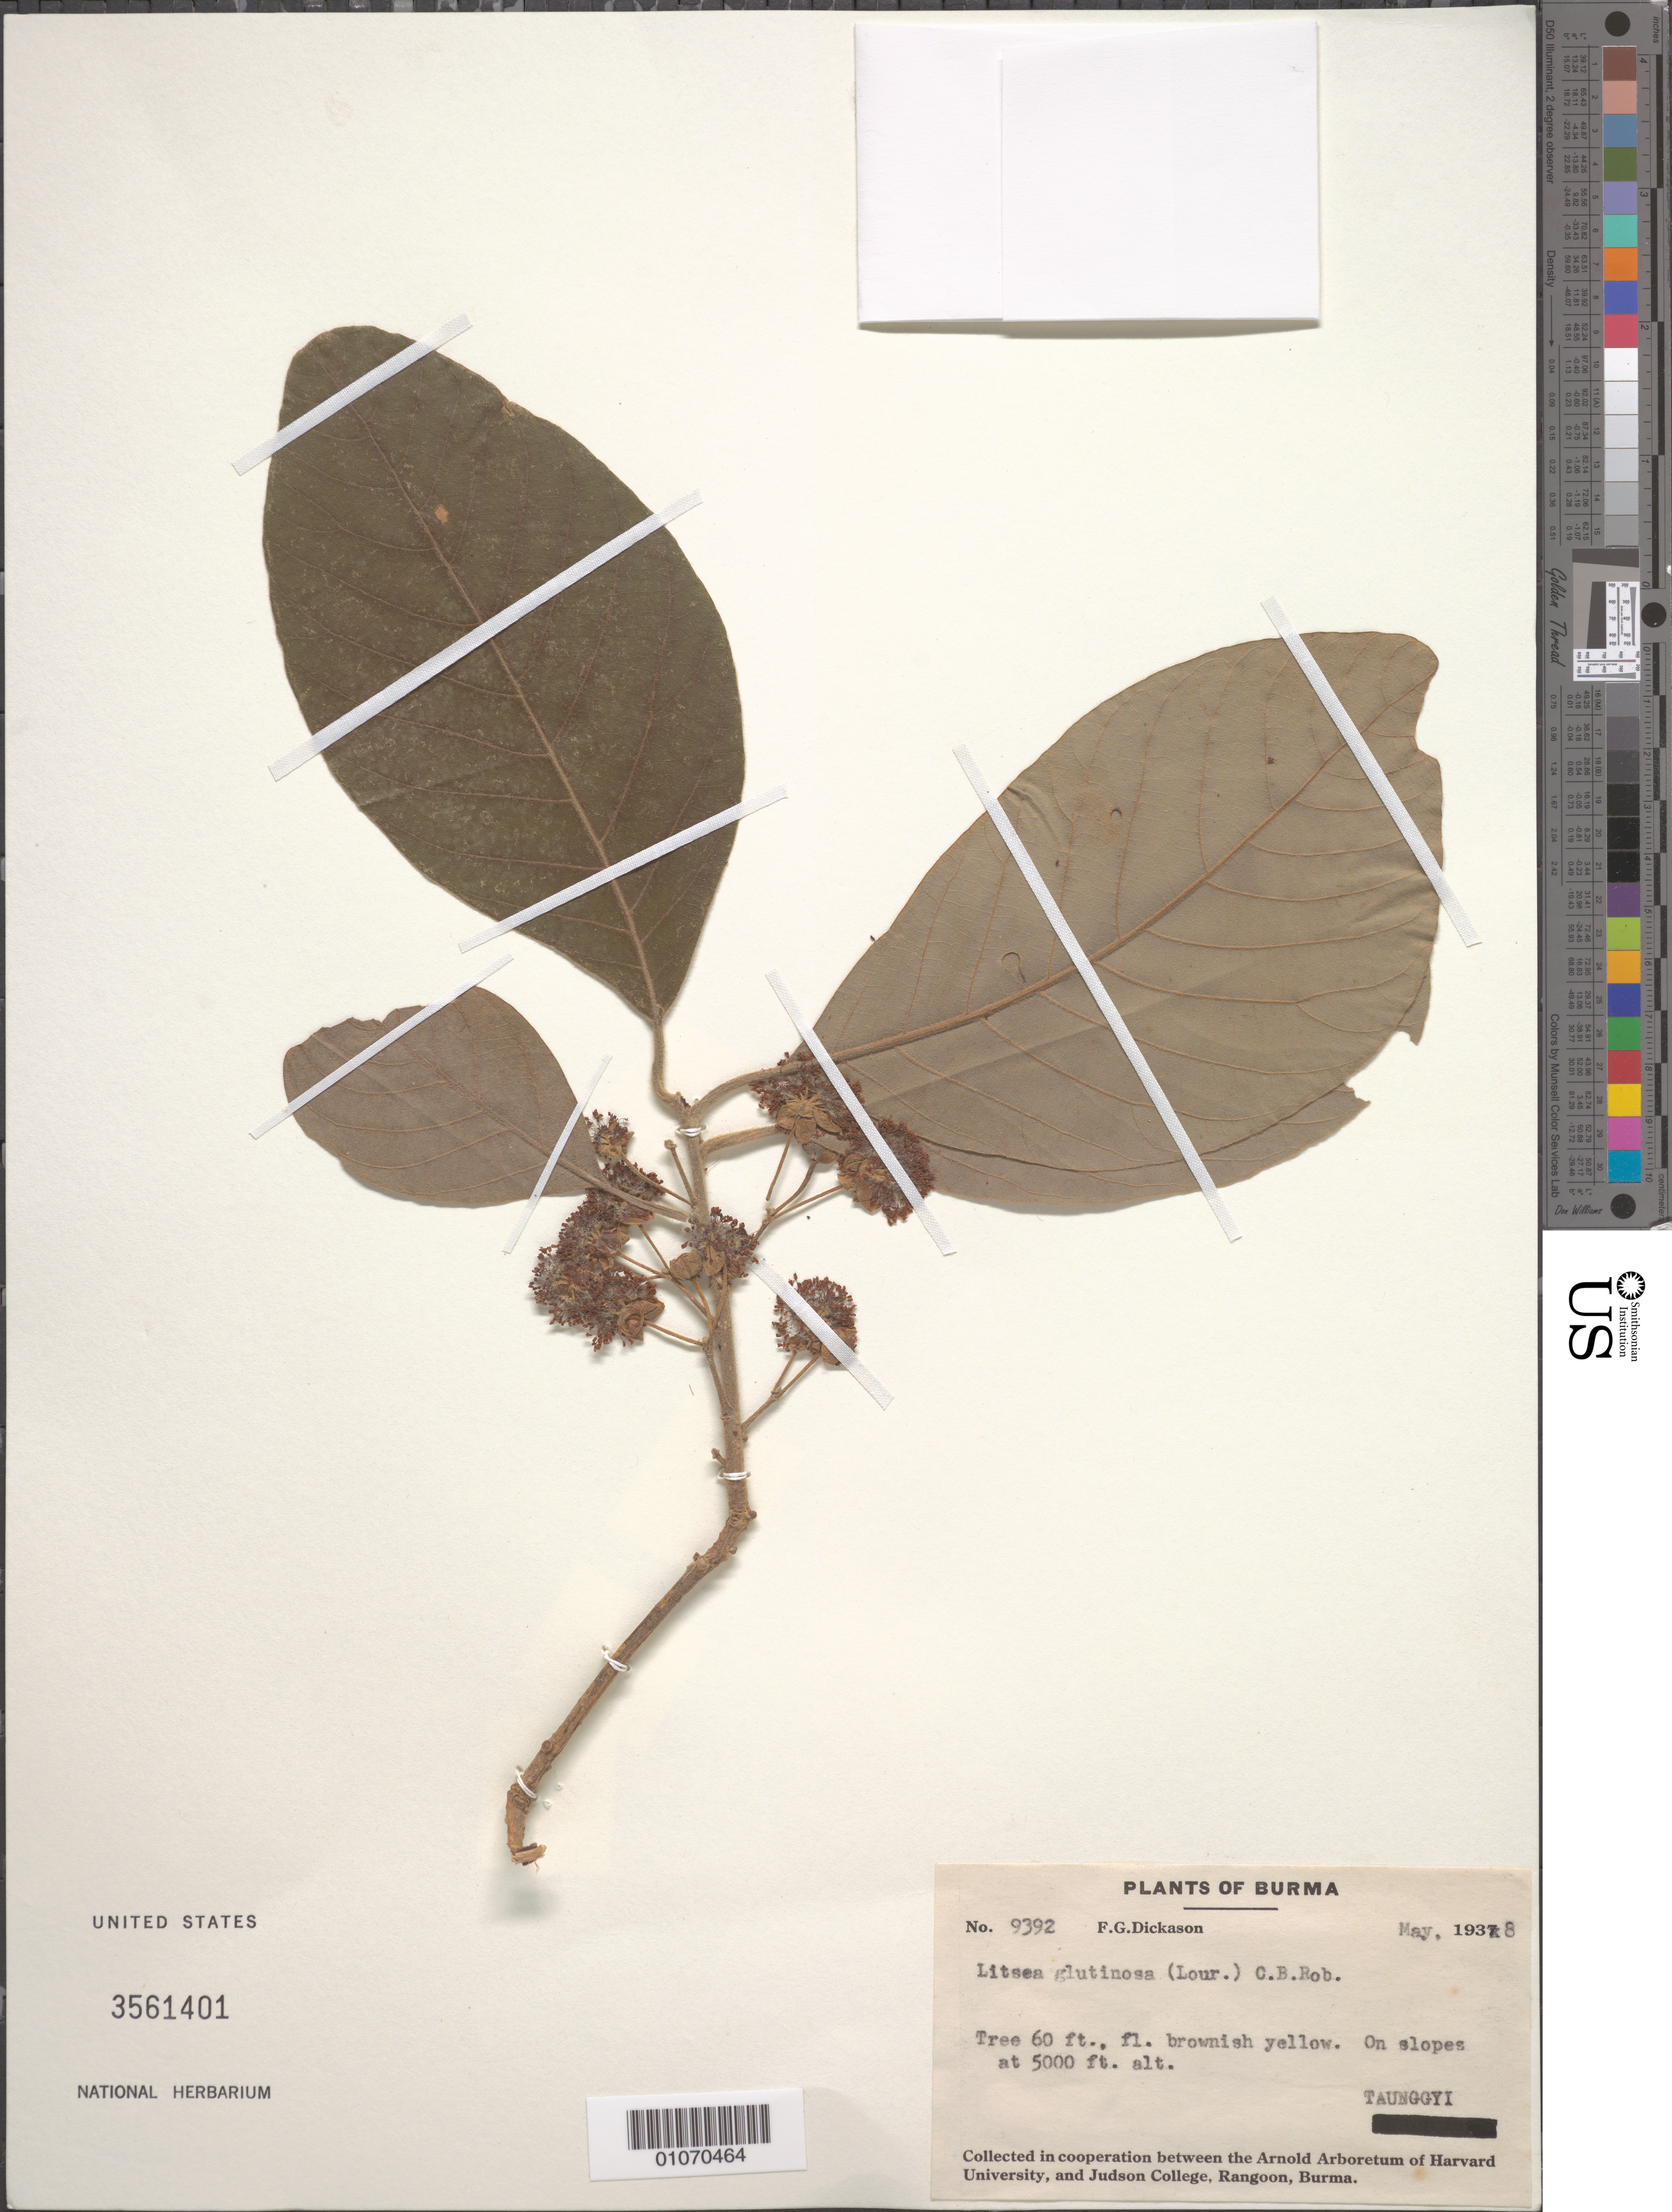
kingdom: Plantae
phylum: Tracheophyta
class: Magnoliopsida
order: Laurales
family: Lauraceae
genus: Litsea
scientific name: Litsea glutinosa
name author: (Lour.) C.B. Rob.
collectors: F. Dickason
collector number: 9392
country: Myanmar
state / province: Kayin/Mandalay/Sagaing/Shan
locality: Taunggyi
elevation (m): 1524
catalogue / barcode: US 3561401